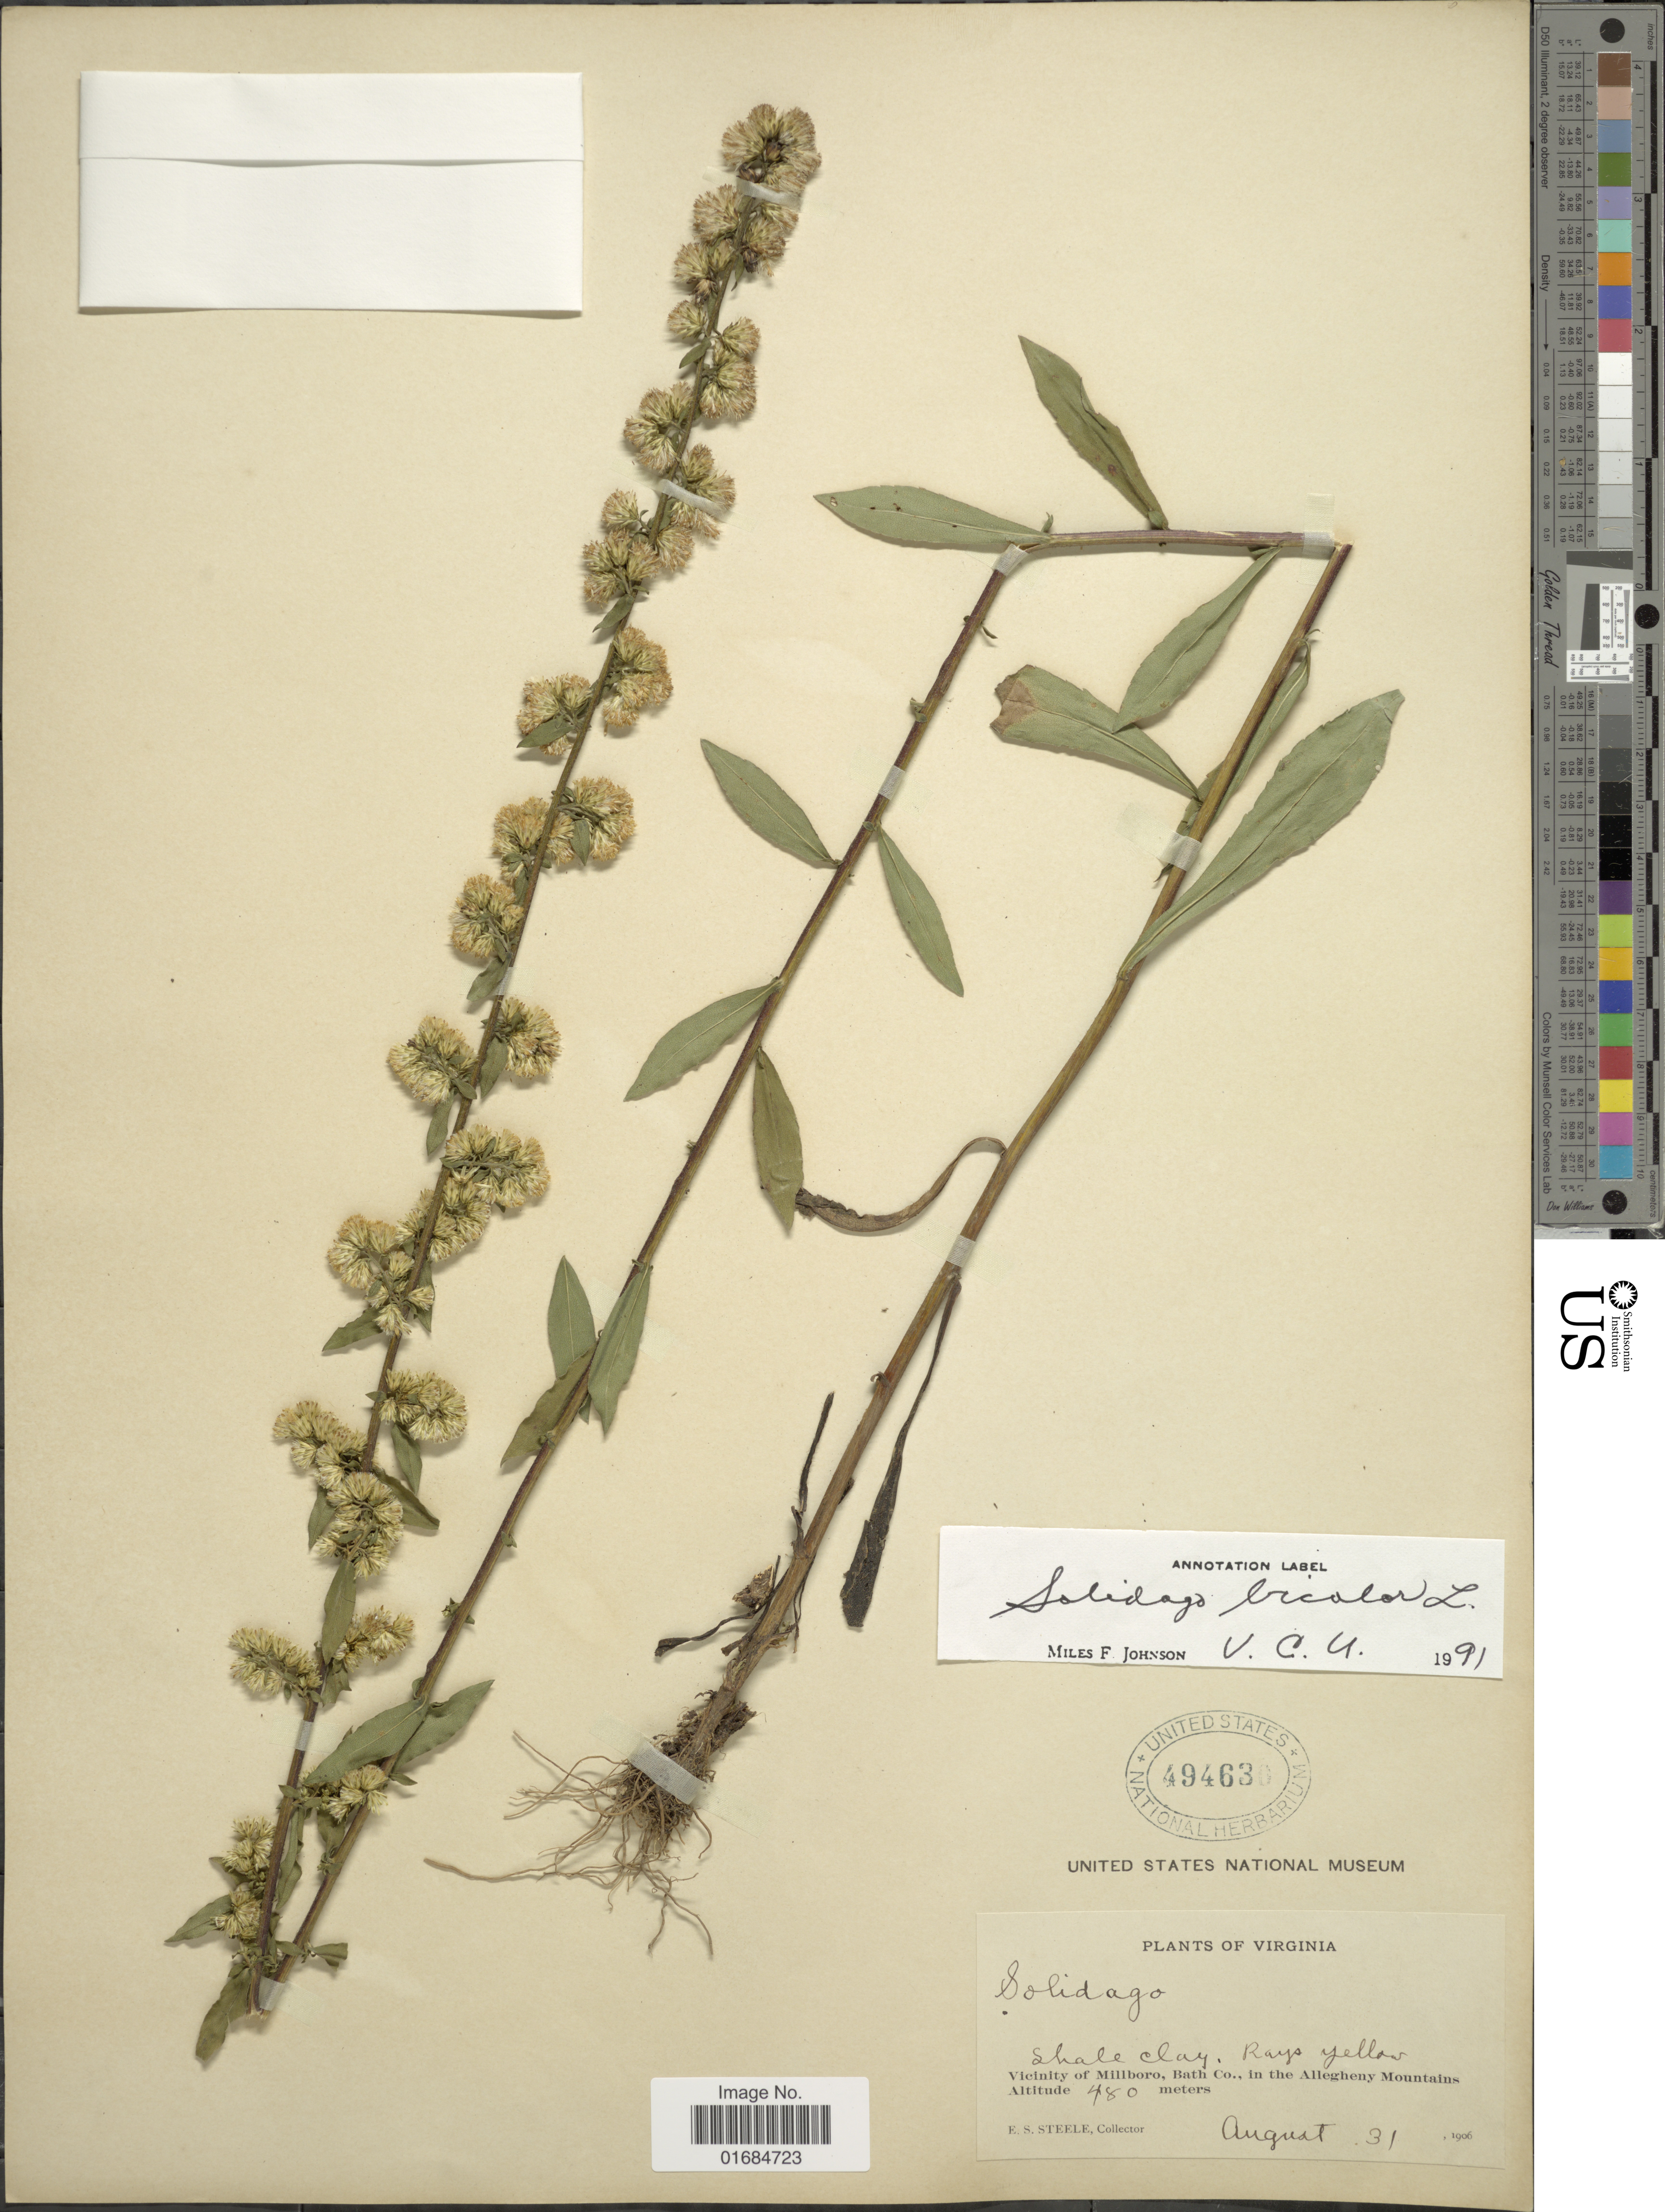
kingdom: Plantae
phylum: Tracheophyta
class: Magnoliopsida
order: Asterales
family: Asteraceae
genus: Solidago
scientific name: Solidago bicolor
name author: L.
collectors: E. Steele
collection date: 1906-08-31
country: United States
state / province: Virginia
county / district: Bath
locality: Vicinity of Millboro, Bath Co., in the Allegheny Mountains.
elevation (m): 480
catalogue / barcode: US 494630